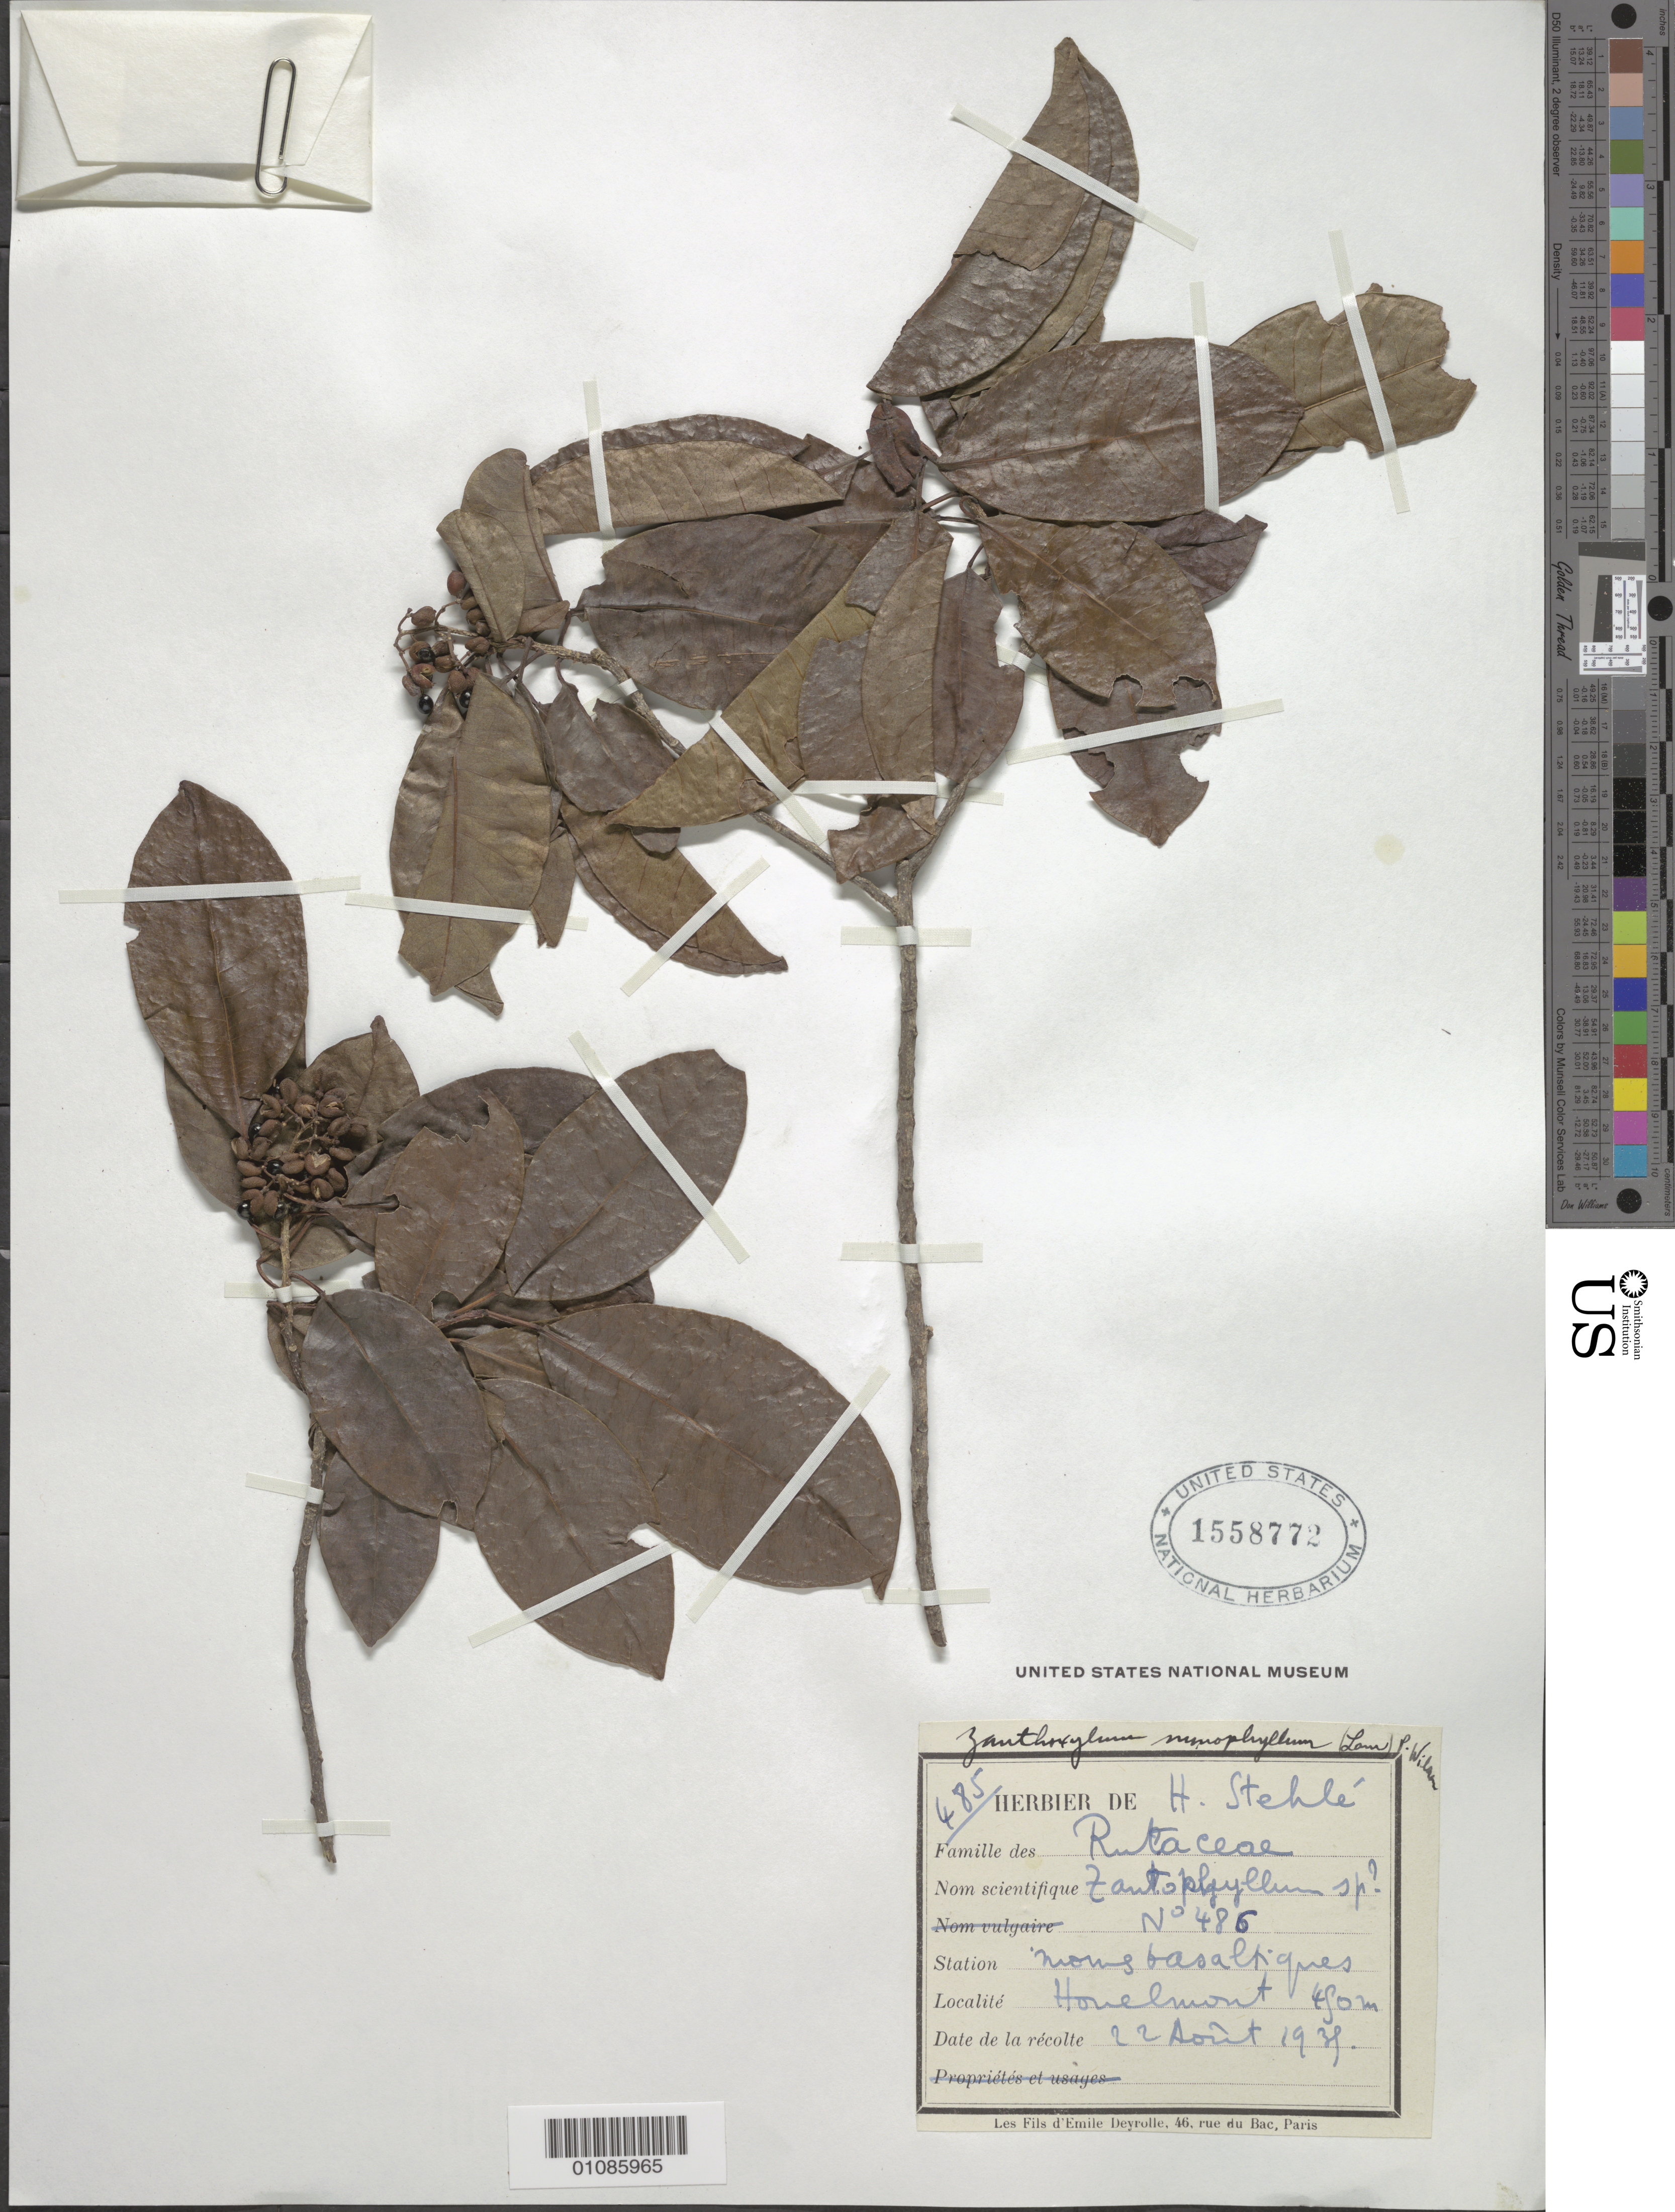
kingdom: Plantae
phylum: Tracheophyta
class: Magnoliopsida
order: Sapindales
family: Rutaceae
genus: Zanthoxylum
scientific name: Zanthoxylum monophyllum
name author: (Lam.) P. Wilson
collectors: H. Stehlé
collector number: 485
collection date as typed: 22 Aug 1939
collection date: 1939-08-22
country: Guadeloupe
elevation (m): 410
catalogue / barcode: US 1558772